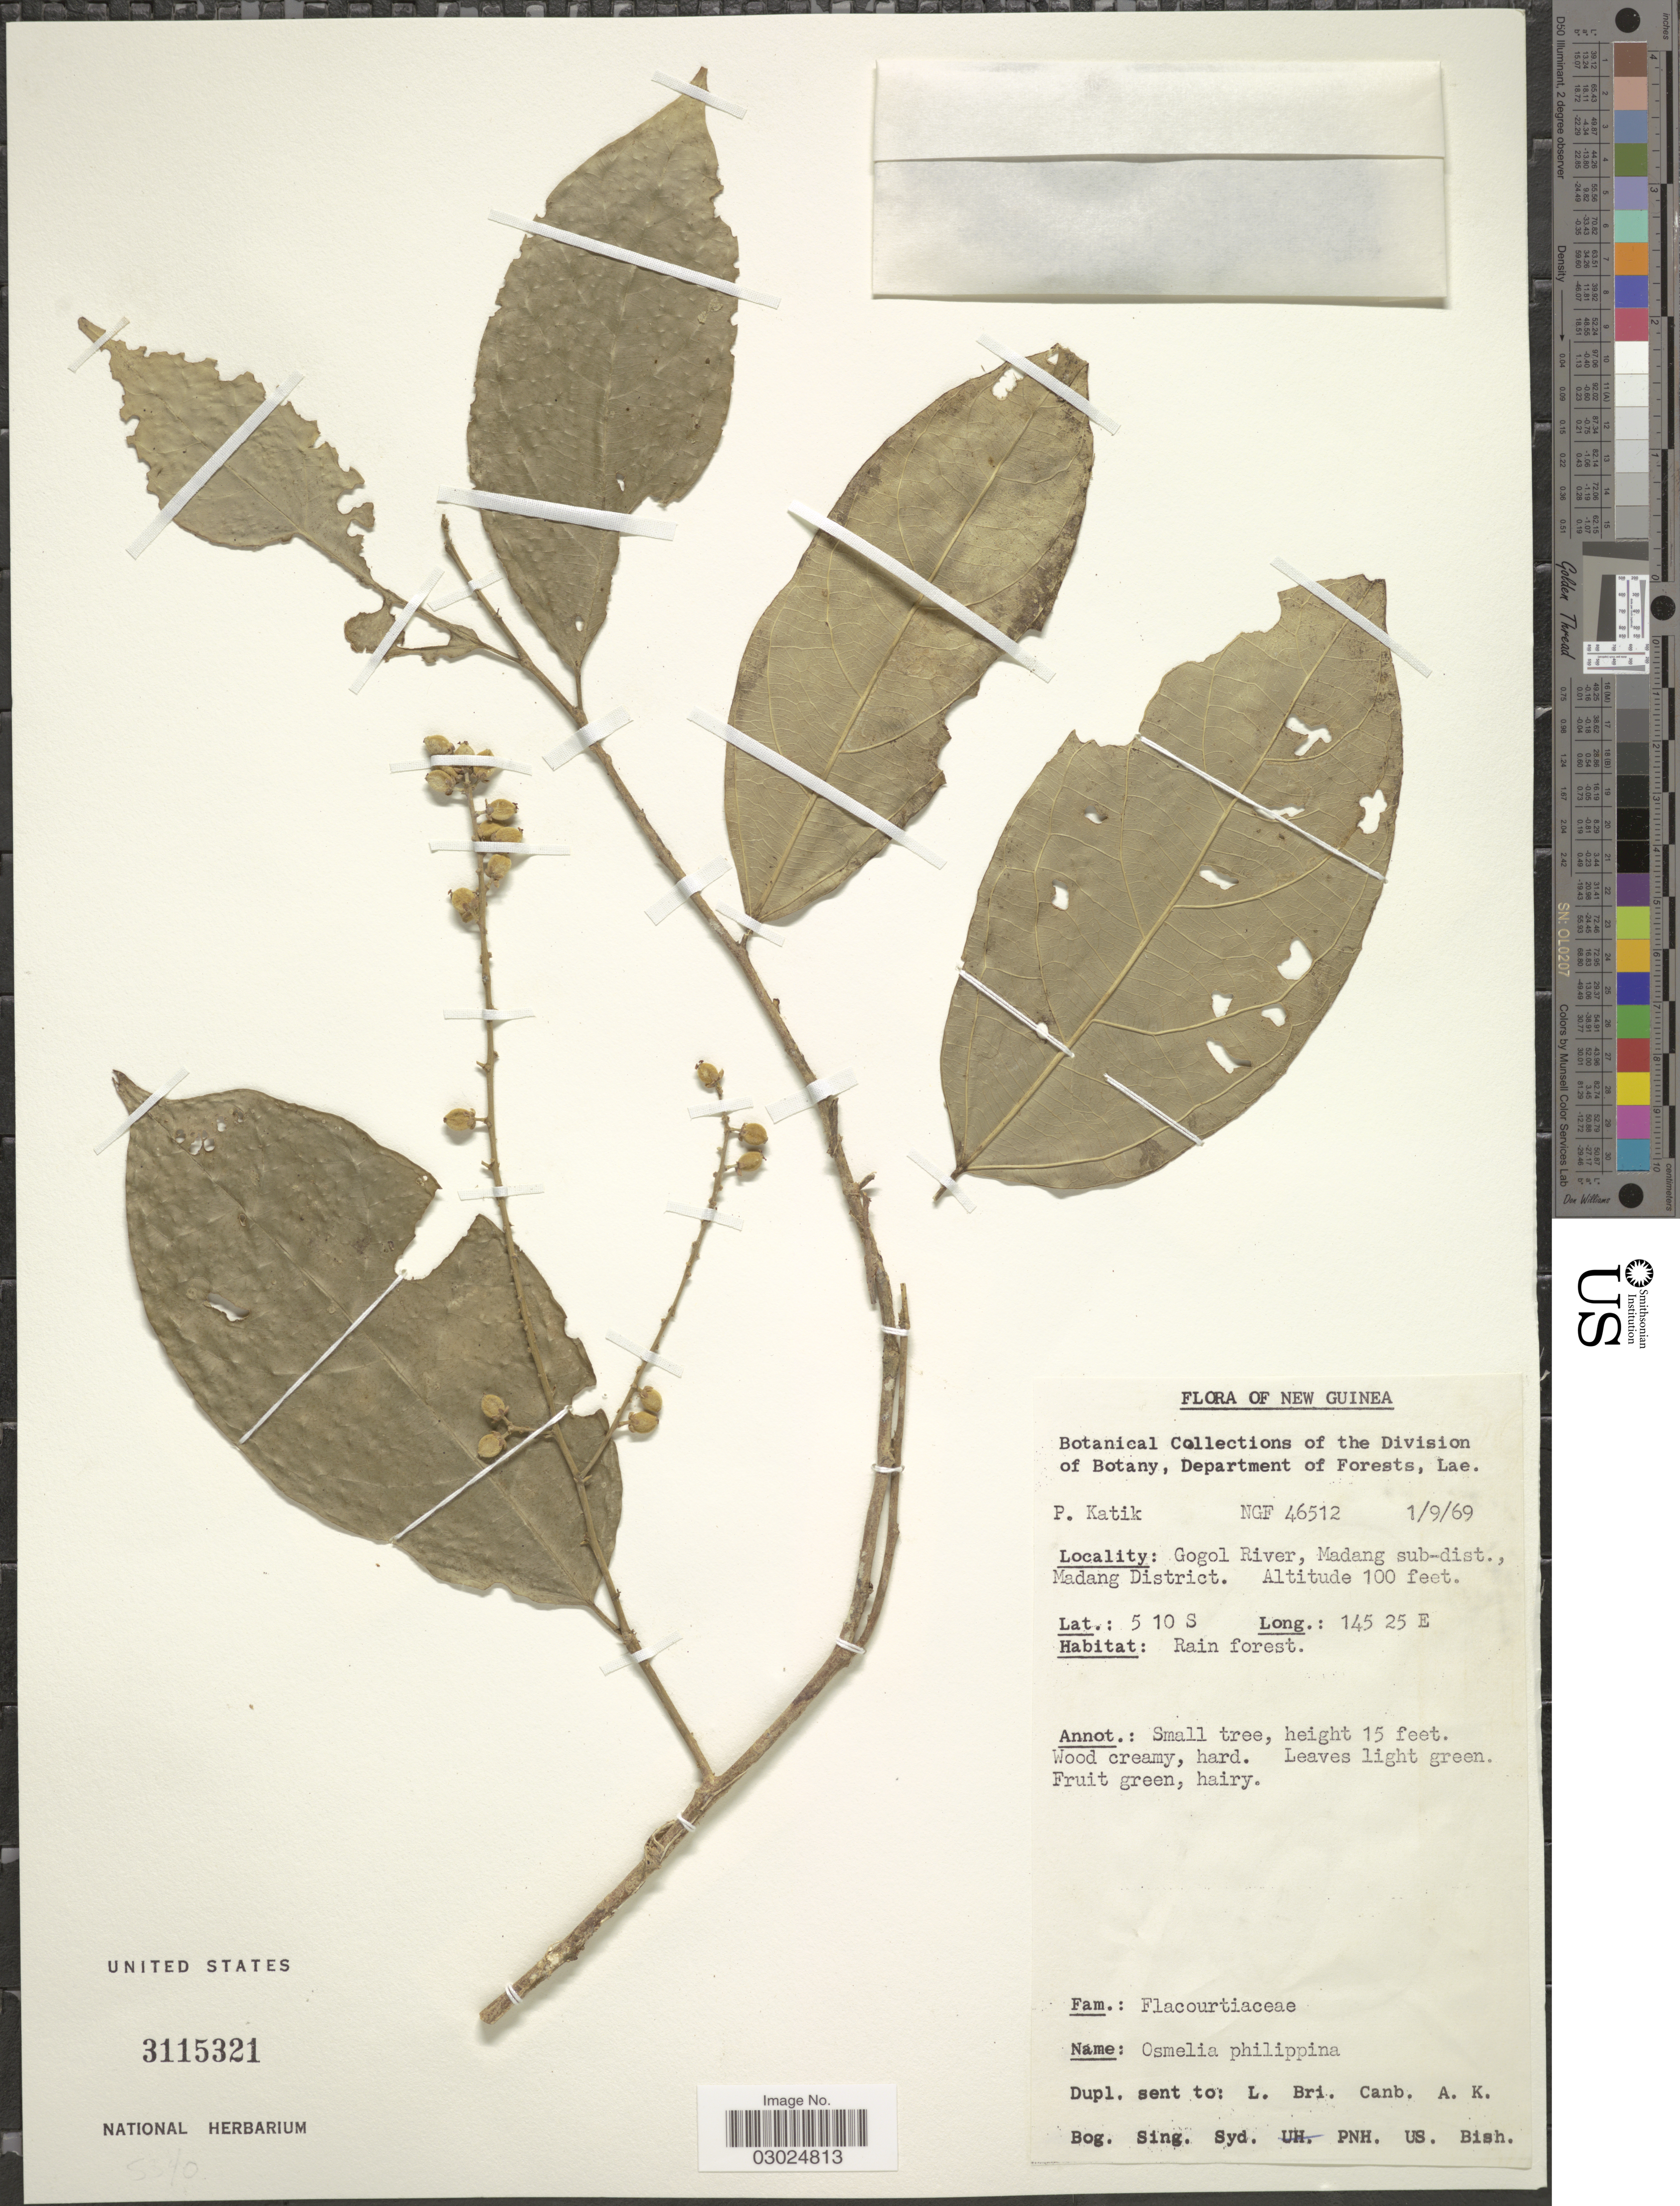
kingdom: Plantae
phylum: Tracheophyta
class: Magnoliopsida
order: Malpighiales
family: Salicaceae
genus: Osmelia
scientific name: Osmelia philippina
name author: (Turcz.) Benth.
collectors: P. Katik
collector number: NGF46512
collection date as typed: Transcribed d/m/y: 1/9/69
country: Papua New Guinea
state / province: Madang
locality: Gogol River, Madang sub-dist., Madang District.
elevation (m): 30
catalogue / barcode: US 3115321